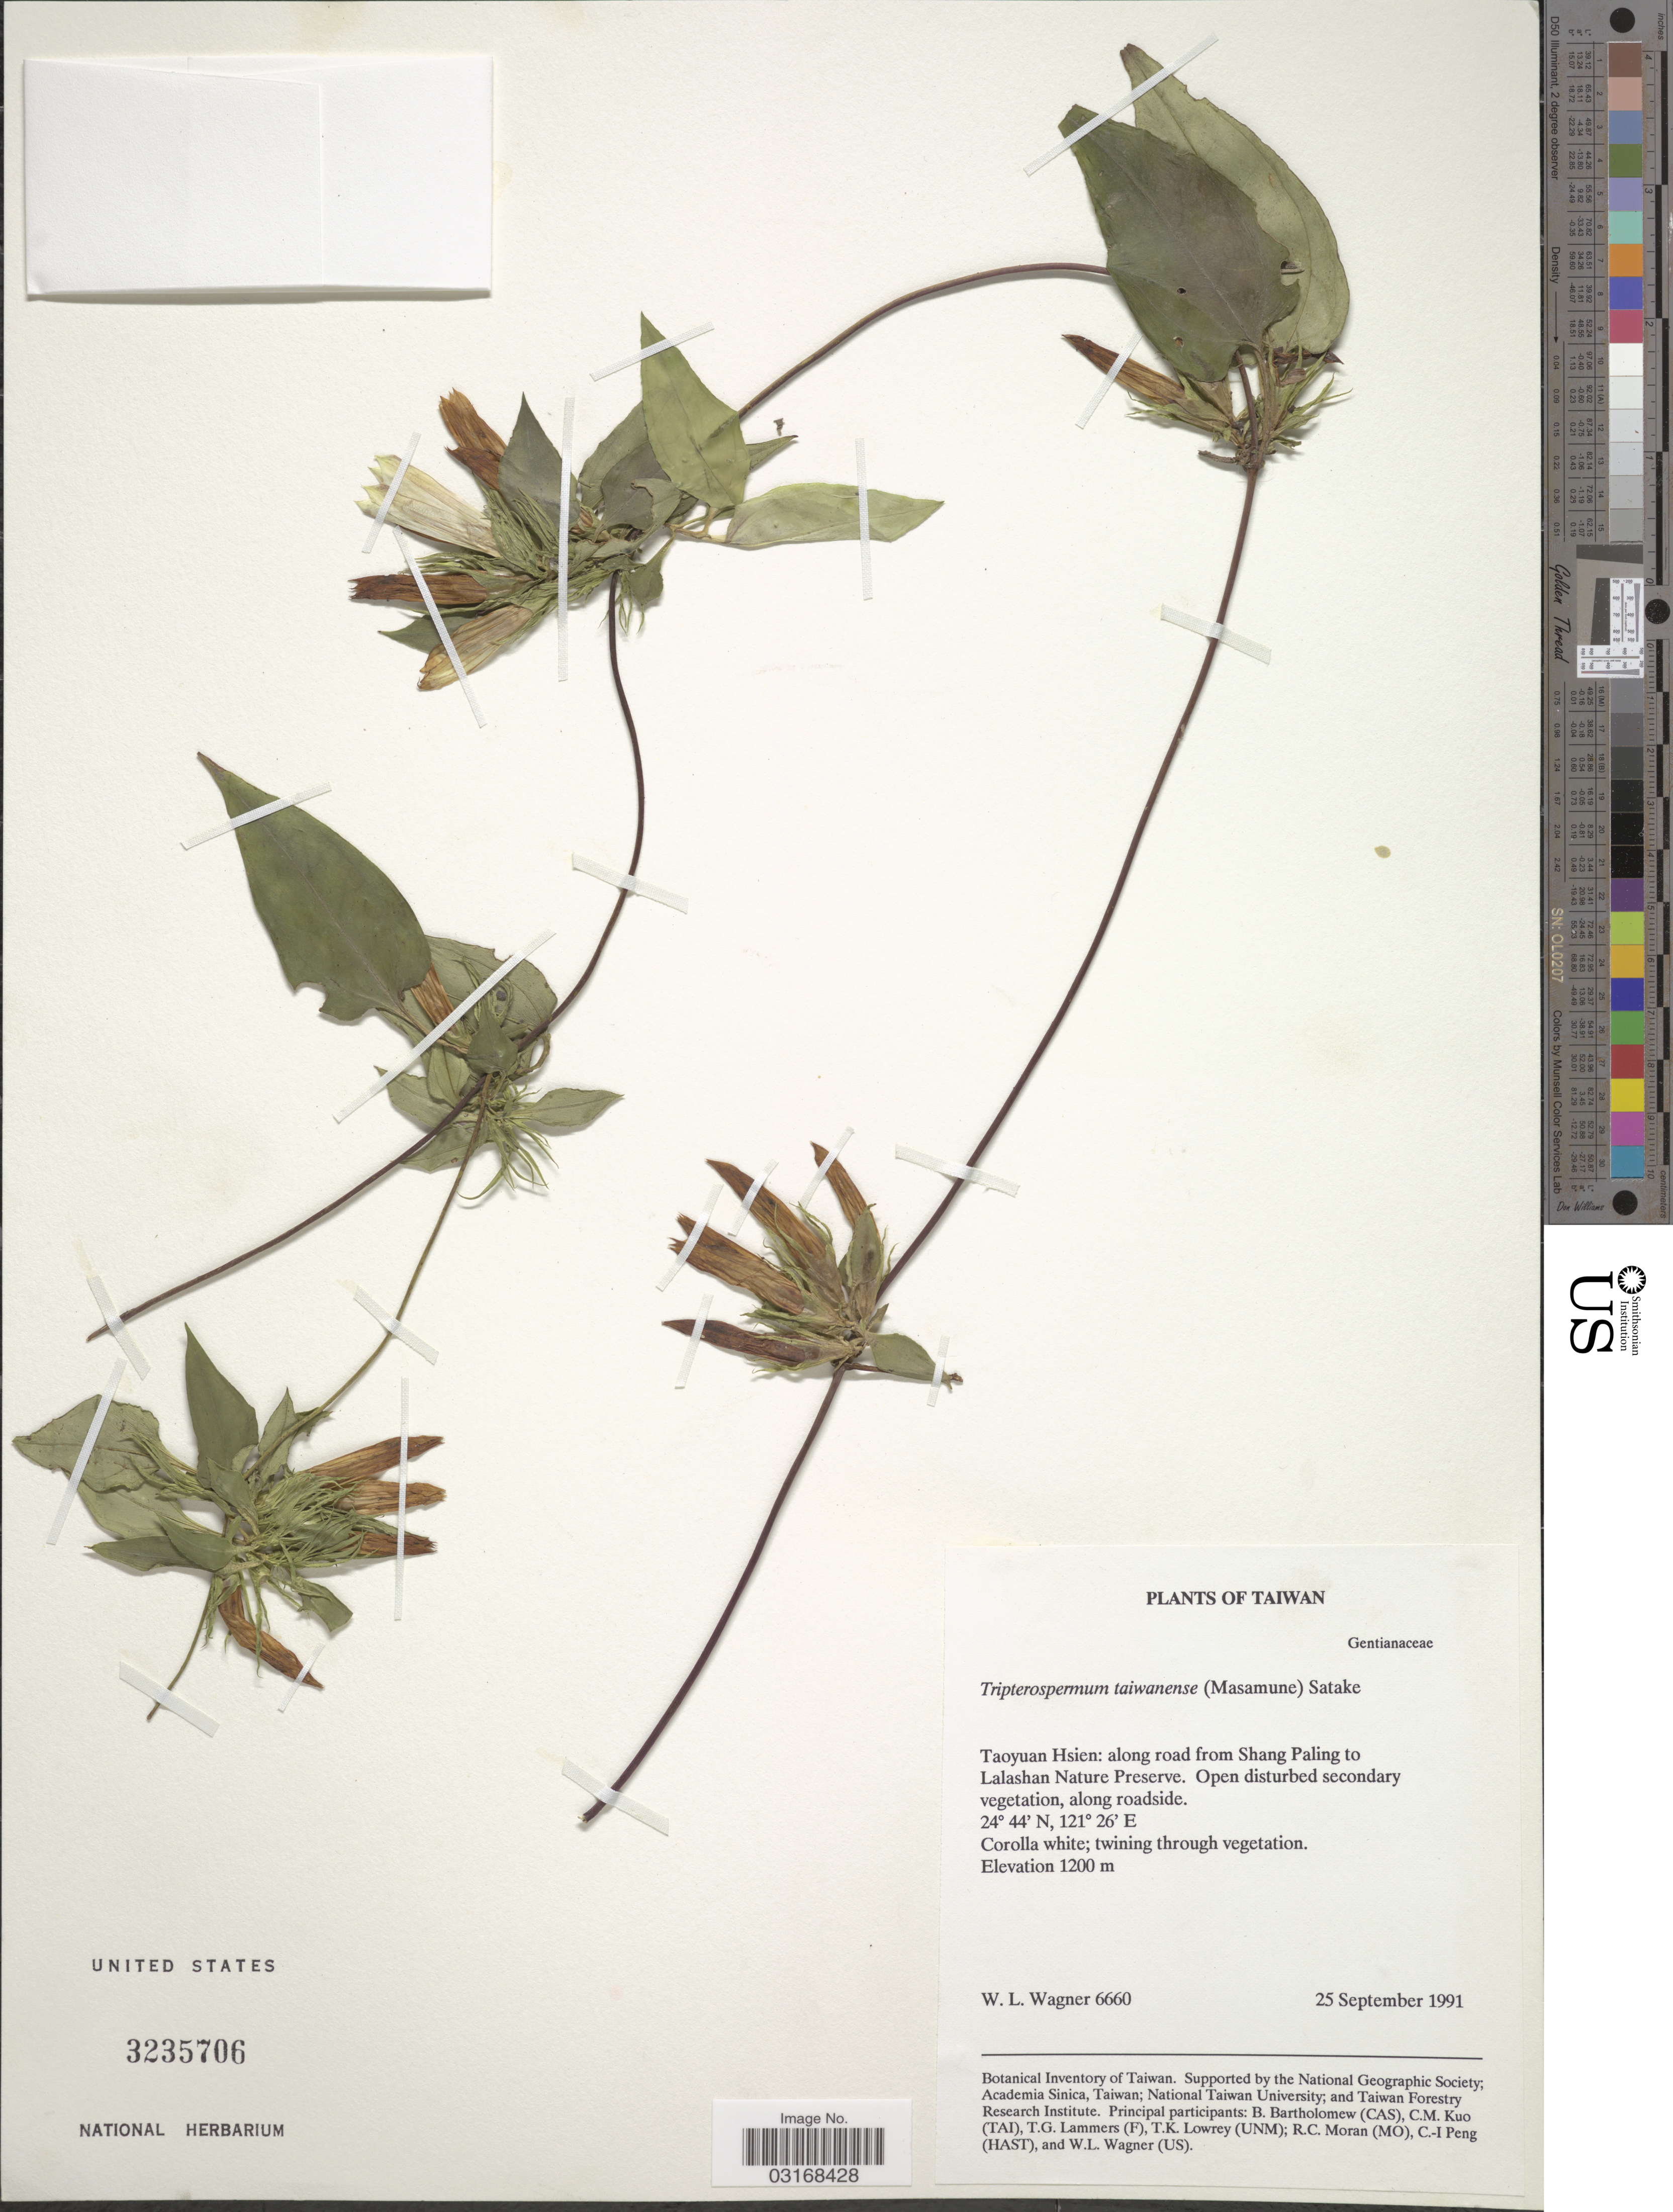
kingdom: Plantae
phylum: Tracheophyta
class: Magnoliopsida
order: Gentianales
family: Gentianaceae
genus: Tripterospermum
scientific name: Tripterospermum taiwanense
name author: (Masam.) Satake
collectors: W. L. Wagner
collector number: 6660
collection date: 1991-09-25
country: Taiwan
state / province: Taoyuan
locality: Taoyuan Hsien: along road from Shang Paling to Lalashan Nature Preserve.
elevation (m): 1200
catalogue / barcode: US 3235706